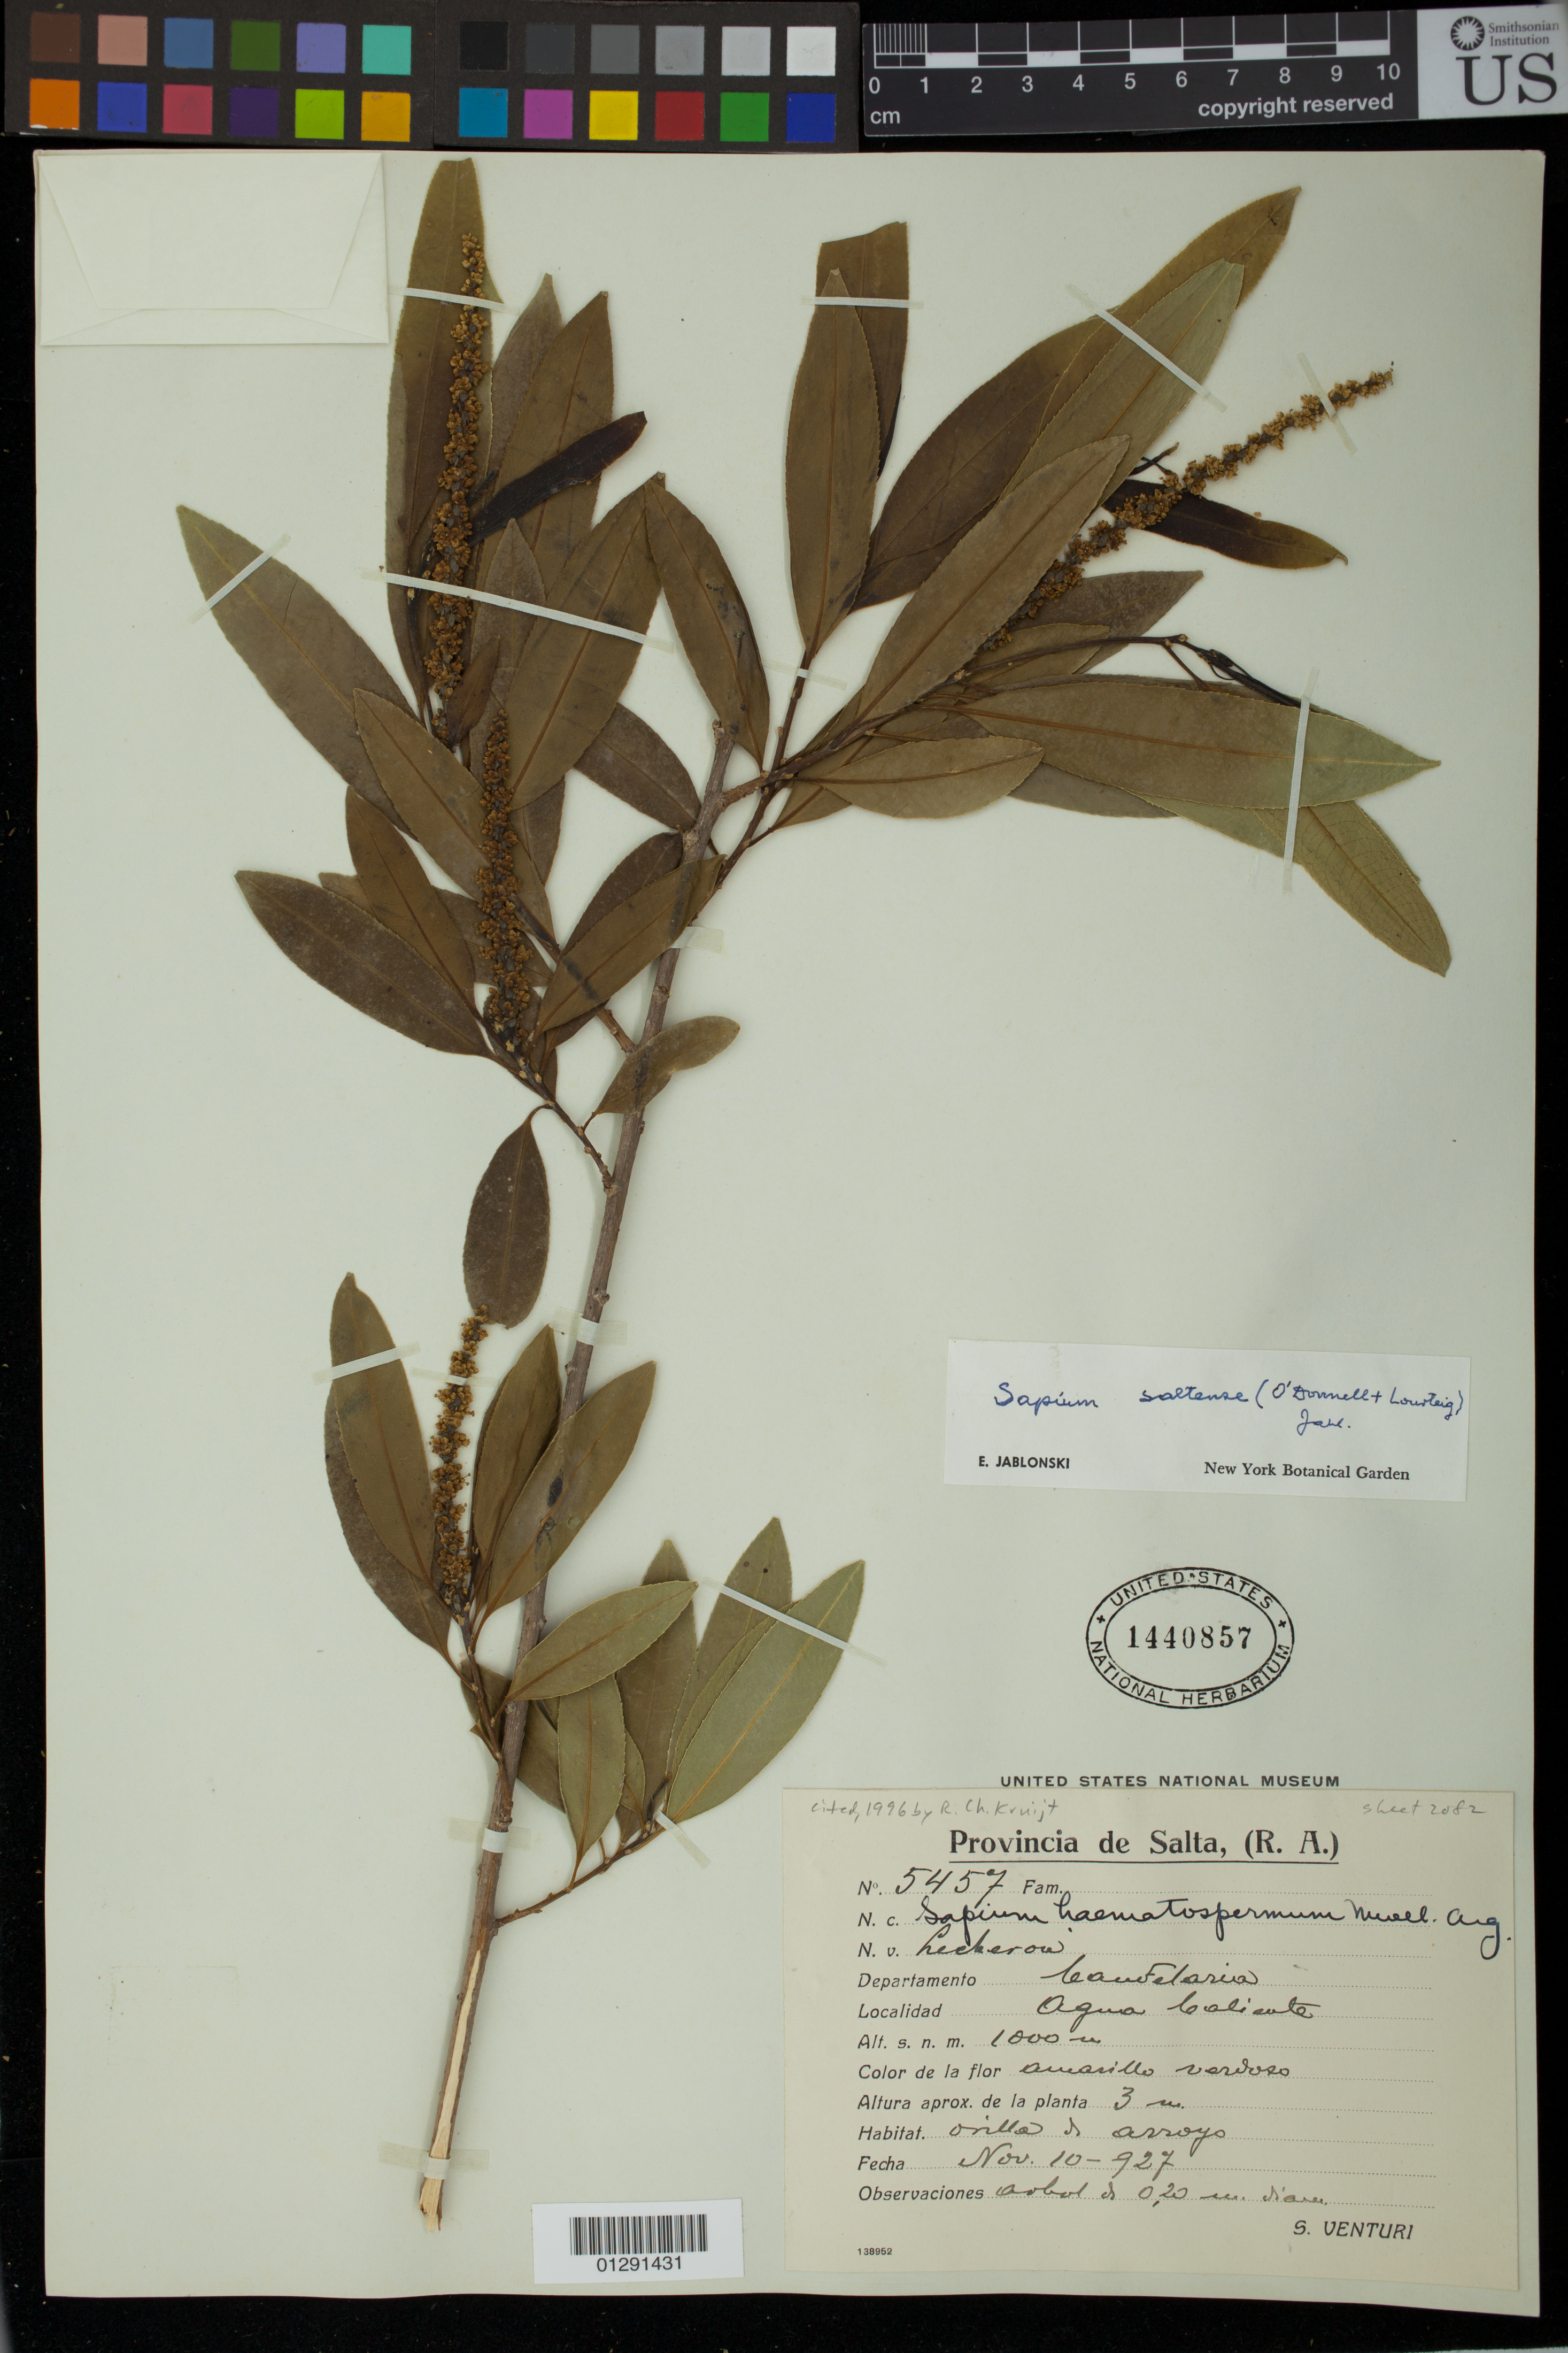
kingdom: Plantae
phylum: Tracheophyta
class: Magnoliopsida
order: Malpighiales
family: Euphorbiaceae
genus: Sapium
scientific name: Sapium haematospermum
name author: Müll. Arg.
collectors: S. Venturi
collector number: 5457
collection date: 1927-11-10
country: Argentina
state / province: Salta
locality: Aqua Caliente, La Candelaria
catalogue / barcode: US 1440857